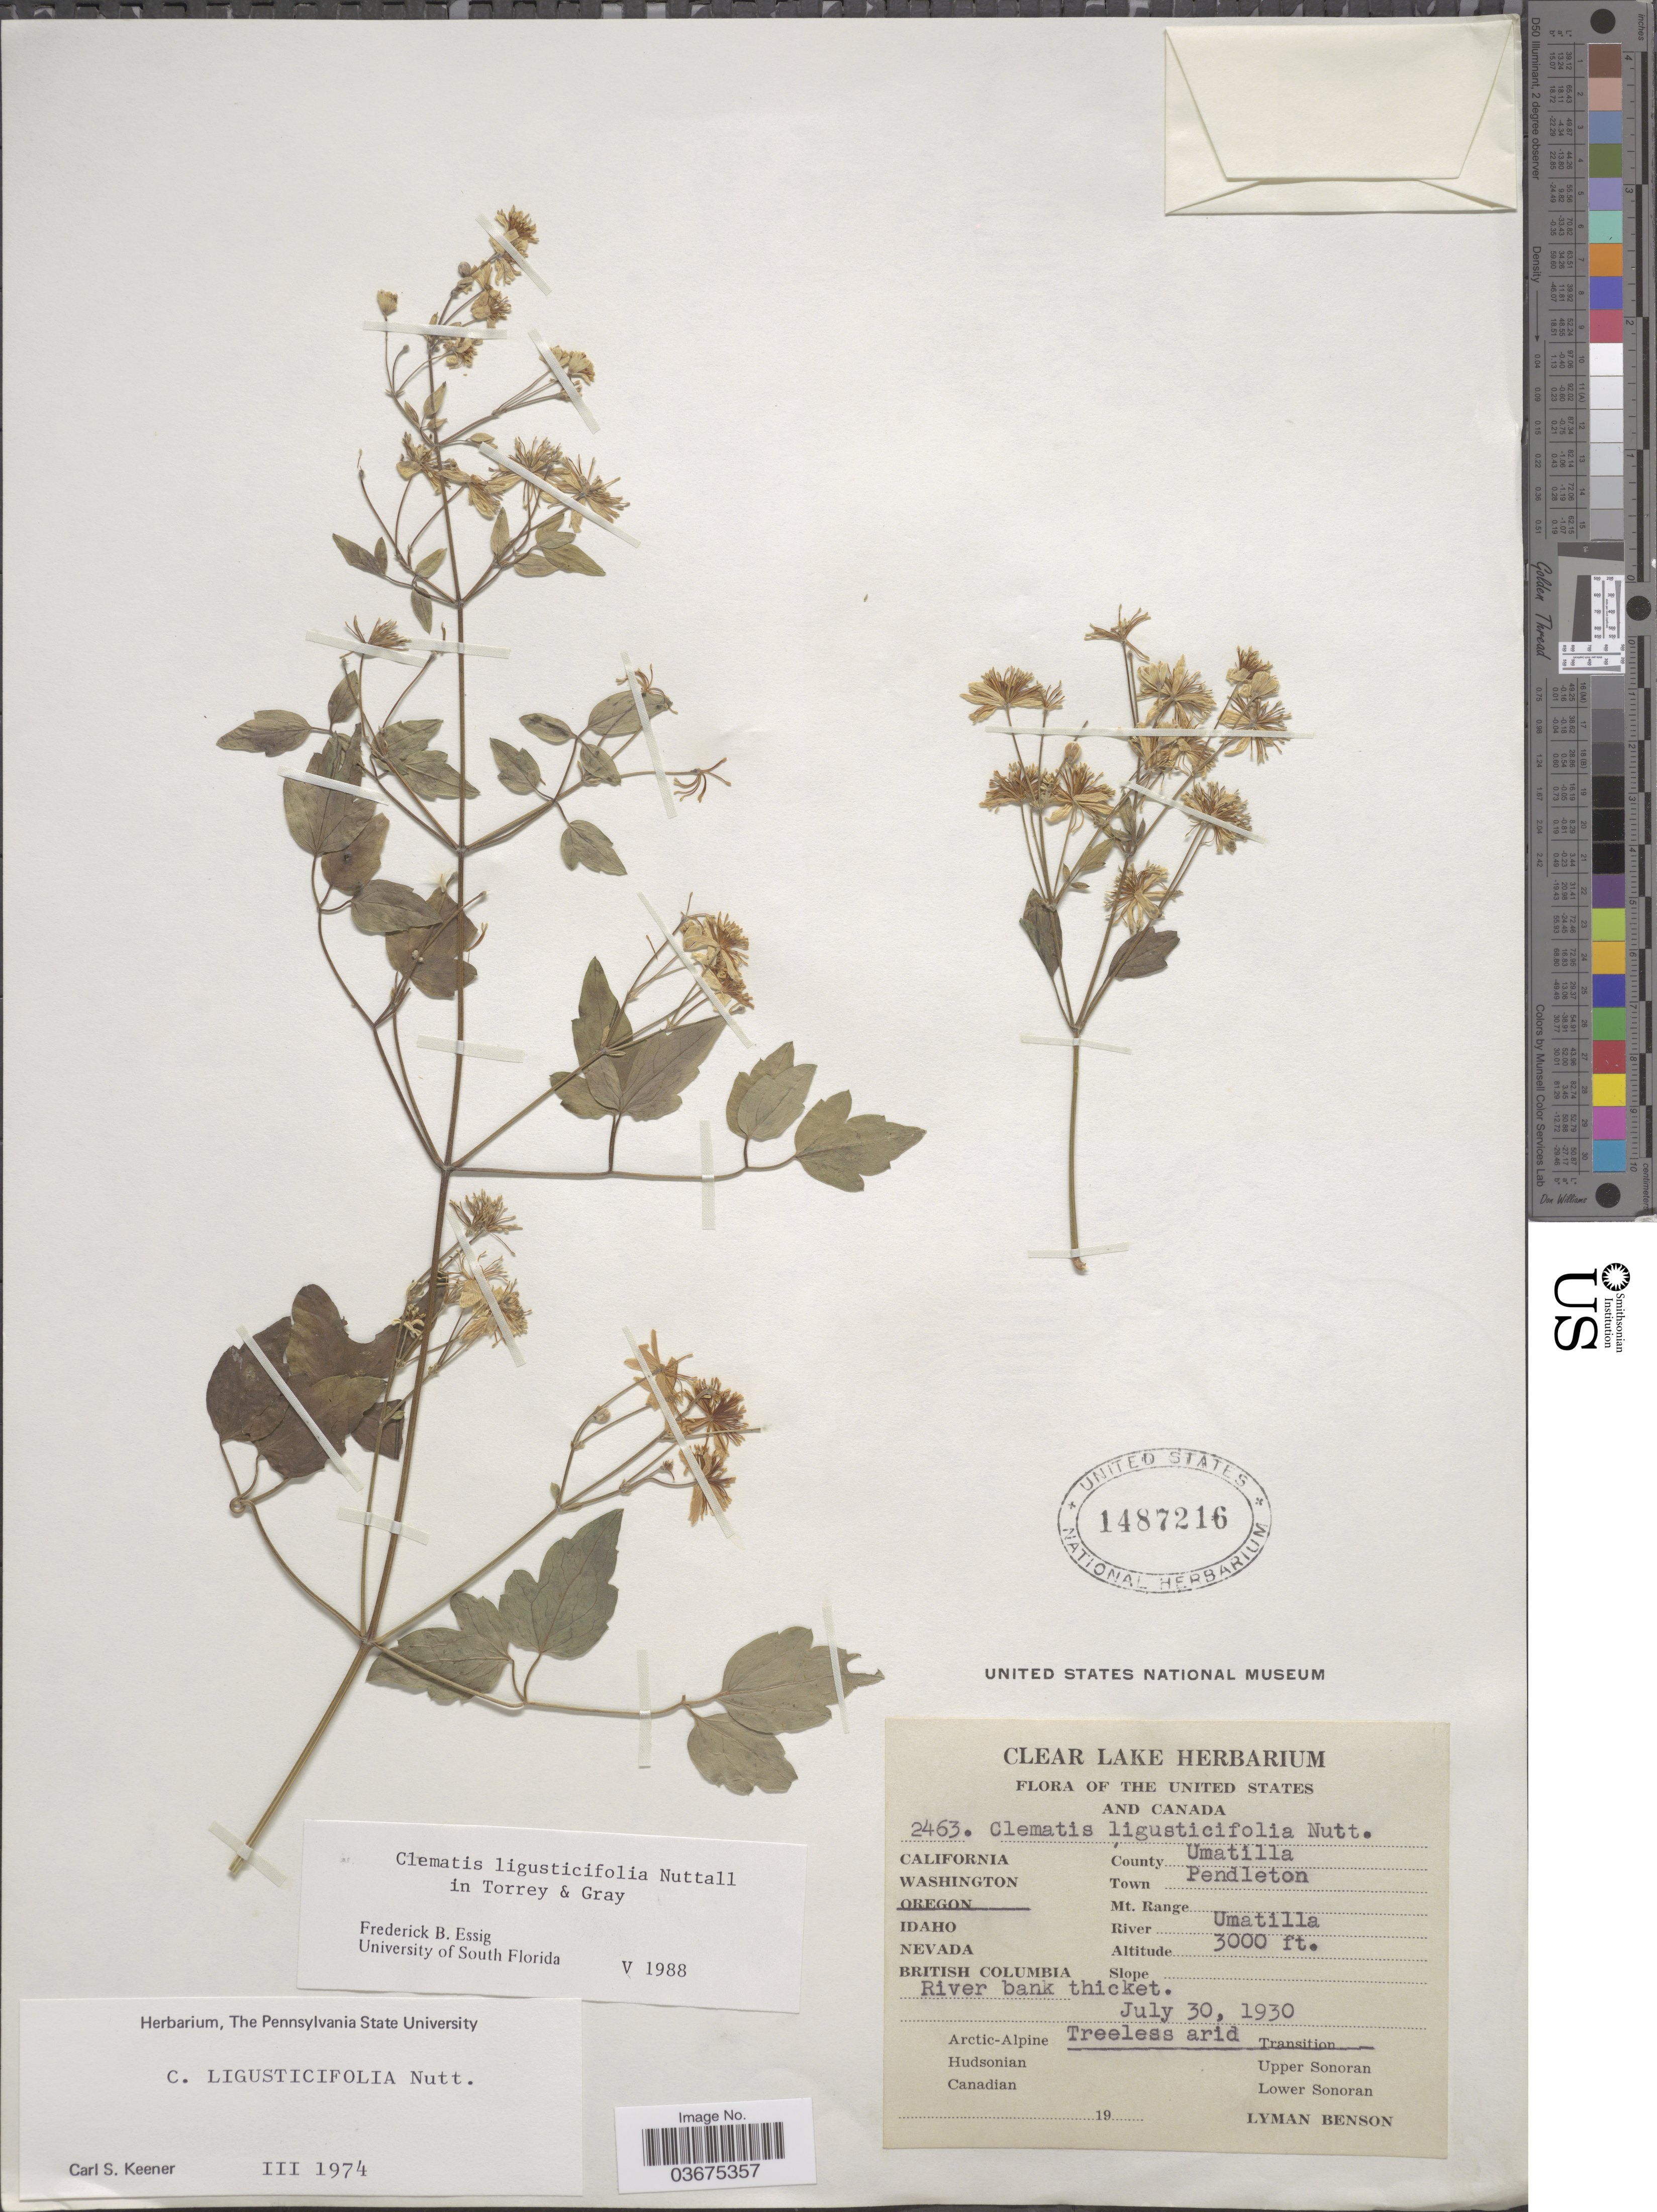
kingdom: Plantae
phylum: Tracheophyta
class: Magnoliopsida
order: Ranunculales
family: Ranunculaceae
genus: Clematis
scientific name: Clematis ligusticifolia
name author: Nutt.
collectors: L. D. Benson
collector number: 2463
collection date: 1930-07-30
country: United States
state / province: Oregon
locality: County Umatilla. Town Pendleton. Mt. Range Umatilla.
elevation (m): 914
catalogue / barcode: US 1487216